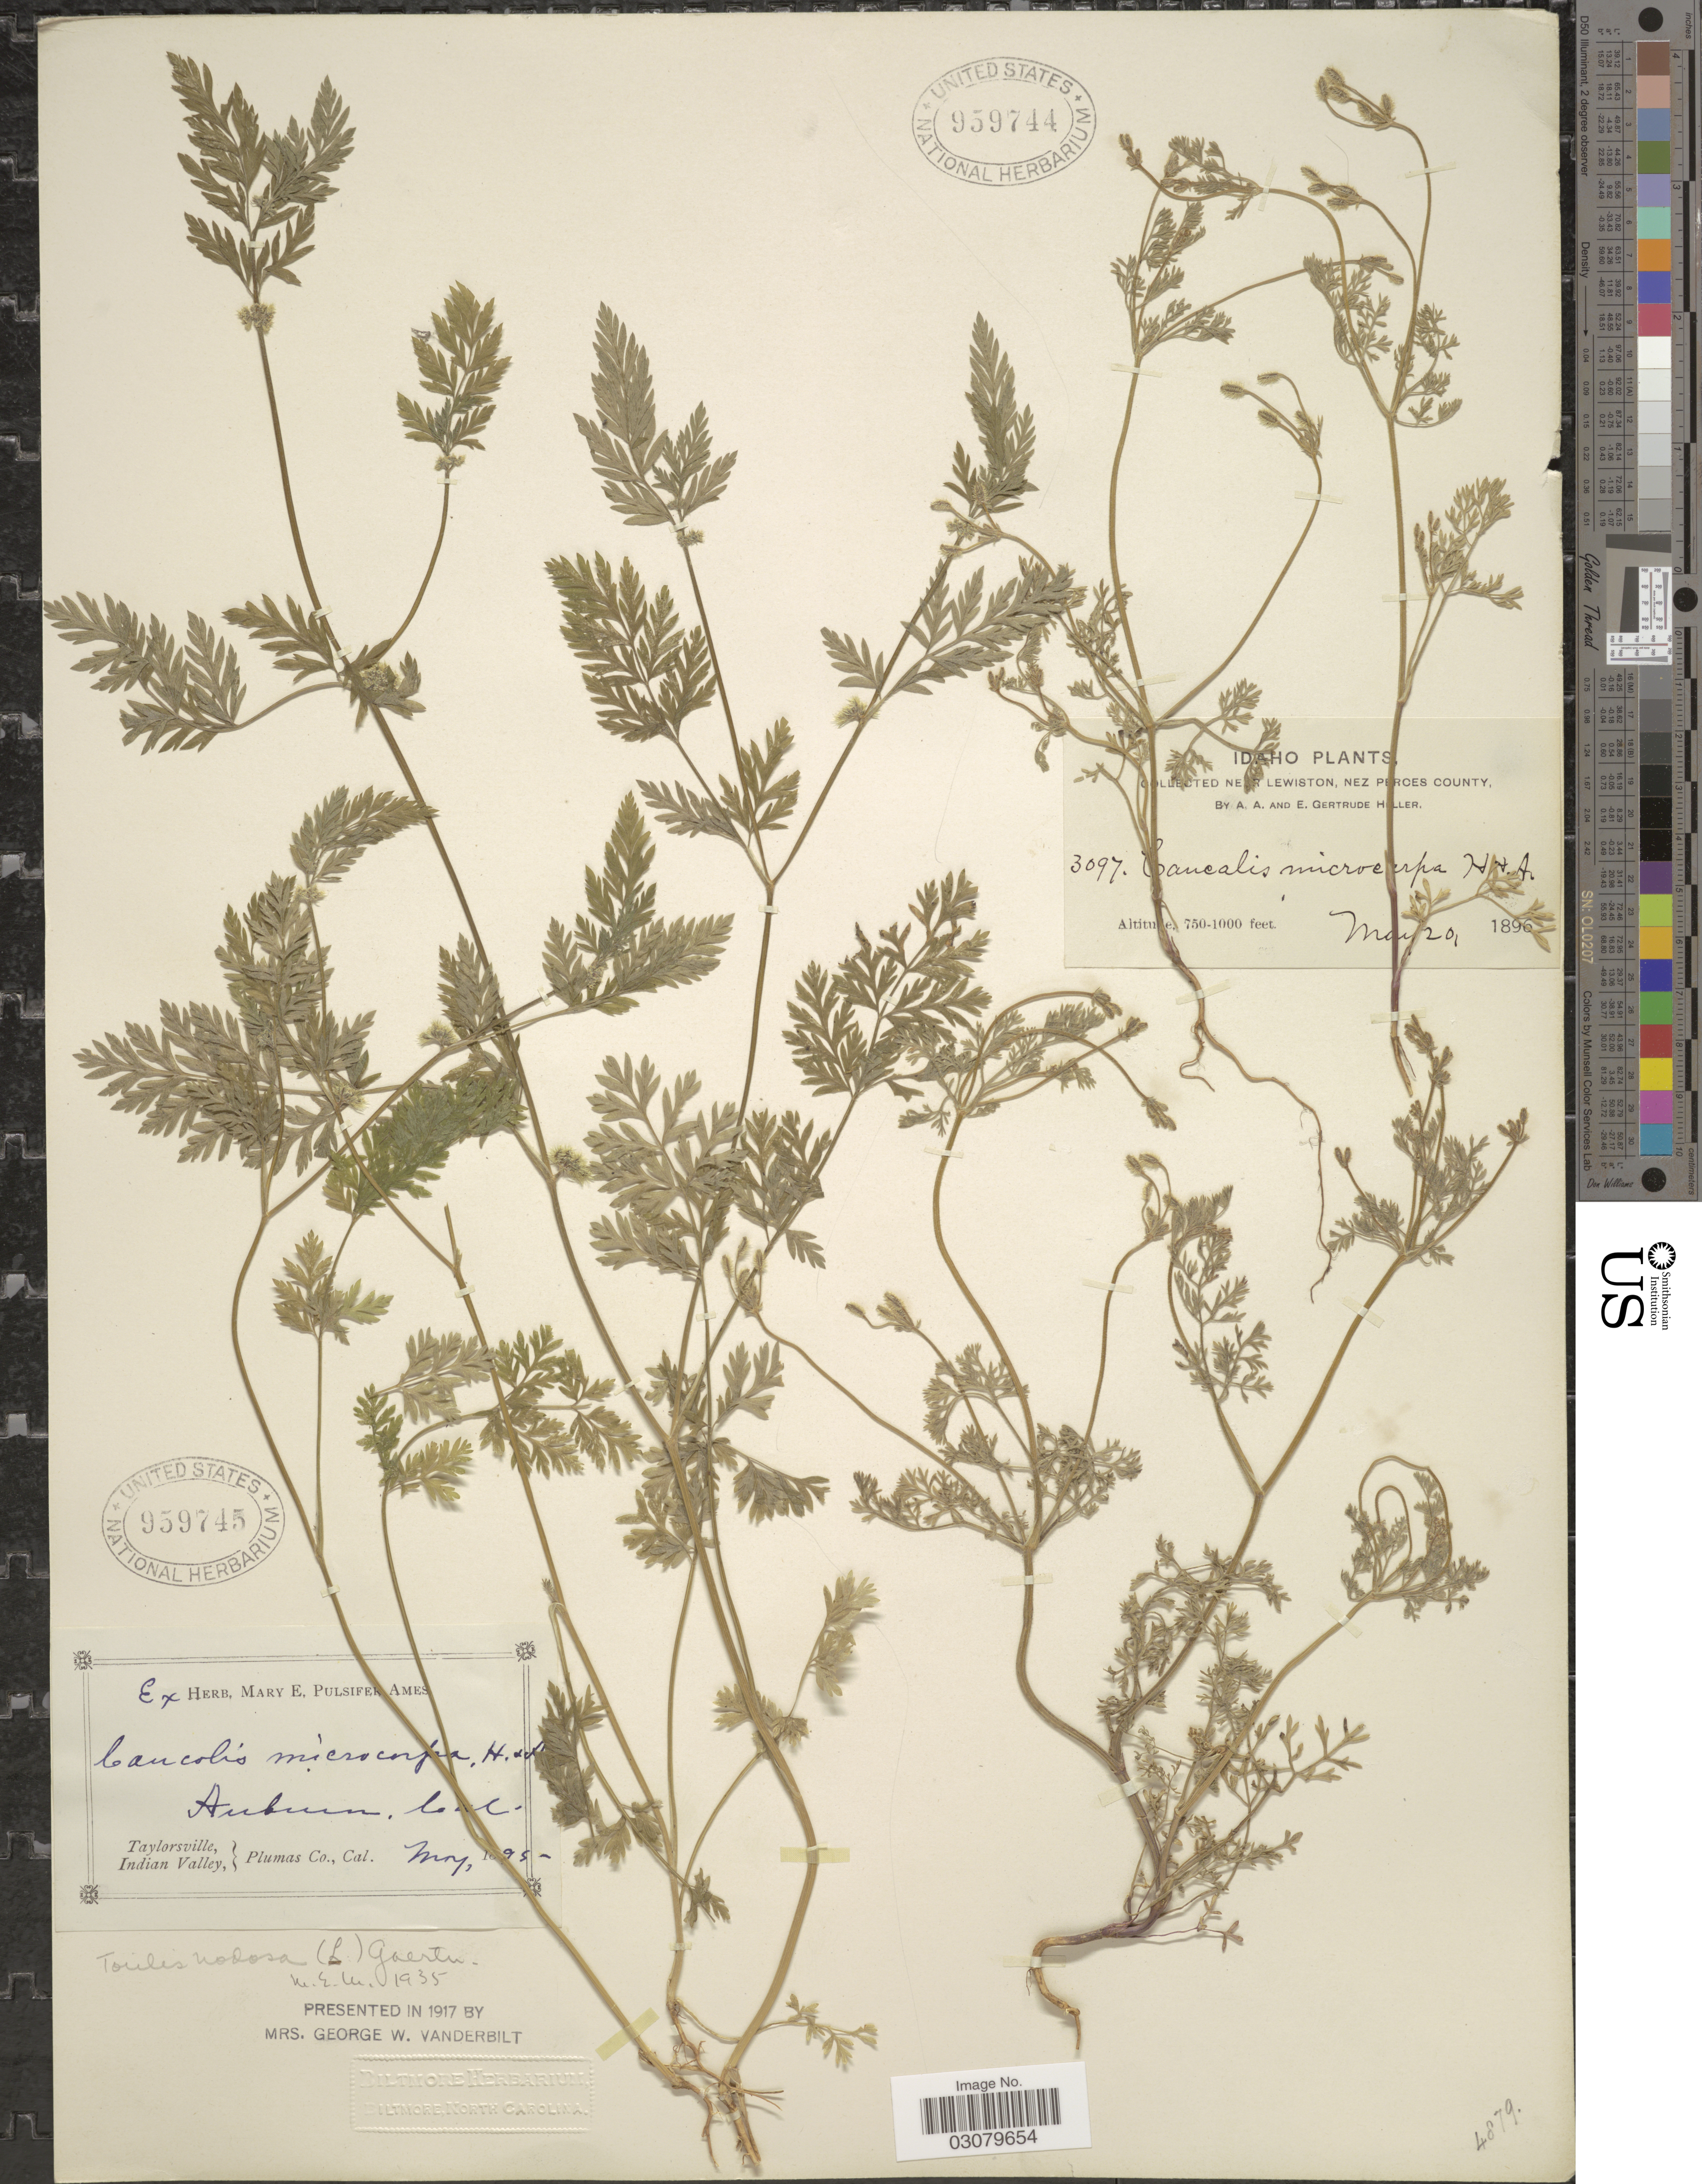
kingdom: Plantae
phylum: Tracheophyta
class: Magnoliopsida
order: Apiales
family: Apiaceae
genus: Caucalis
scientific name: Caucalis microcarpa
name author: Hook. & Arn.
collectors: A. A. Heller & E. G. Heller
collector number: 3097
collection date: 1896-03-20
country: United States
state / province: Idaho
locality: Near Lewiston, Nez Perces County. Auburn.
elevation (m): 229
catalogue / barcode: US 959744